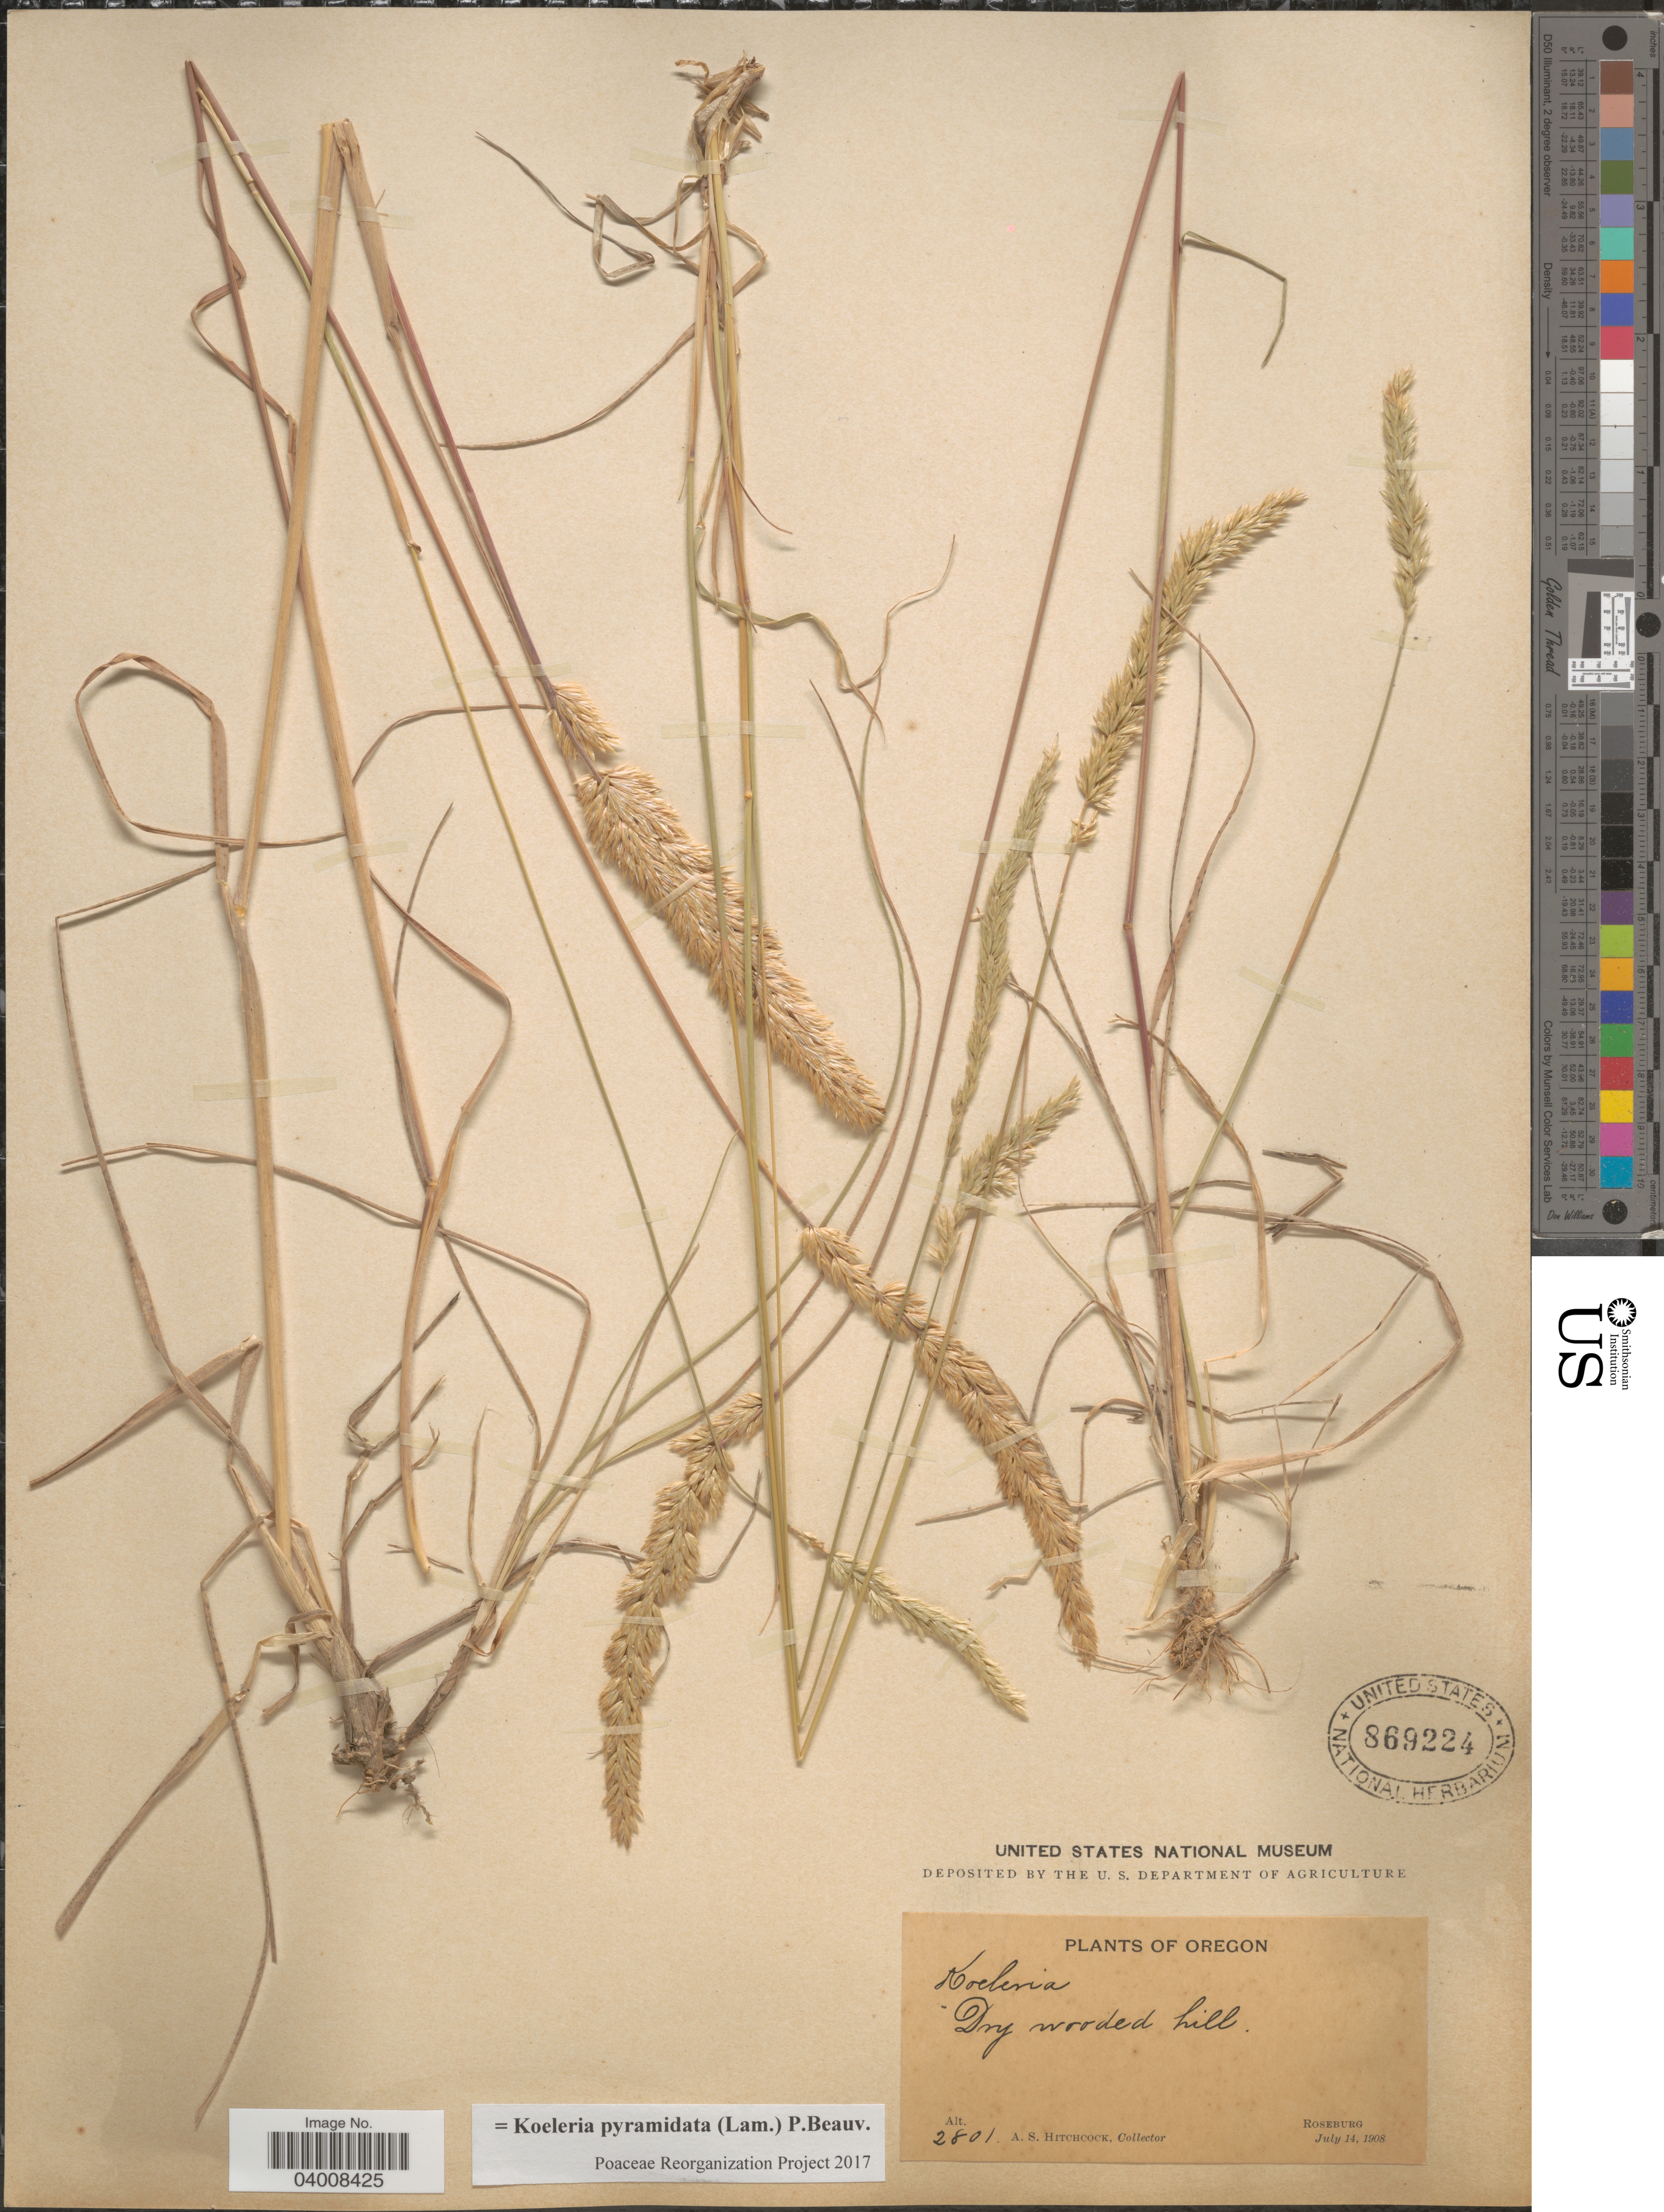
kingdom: Plantae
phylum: Tracheophyta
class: Liliopsida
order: Poales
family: Poaceae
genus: Koeleria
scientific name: Koeleria pyramidata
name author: (Lam.) P. Beauv.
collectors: A. S. Hitchcock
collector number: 2801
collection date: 1908-07-14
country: United States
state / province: Oregon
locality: Dry wooded hill. Roseburg.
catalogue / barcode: US 869224